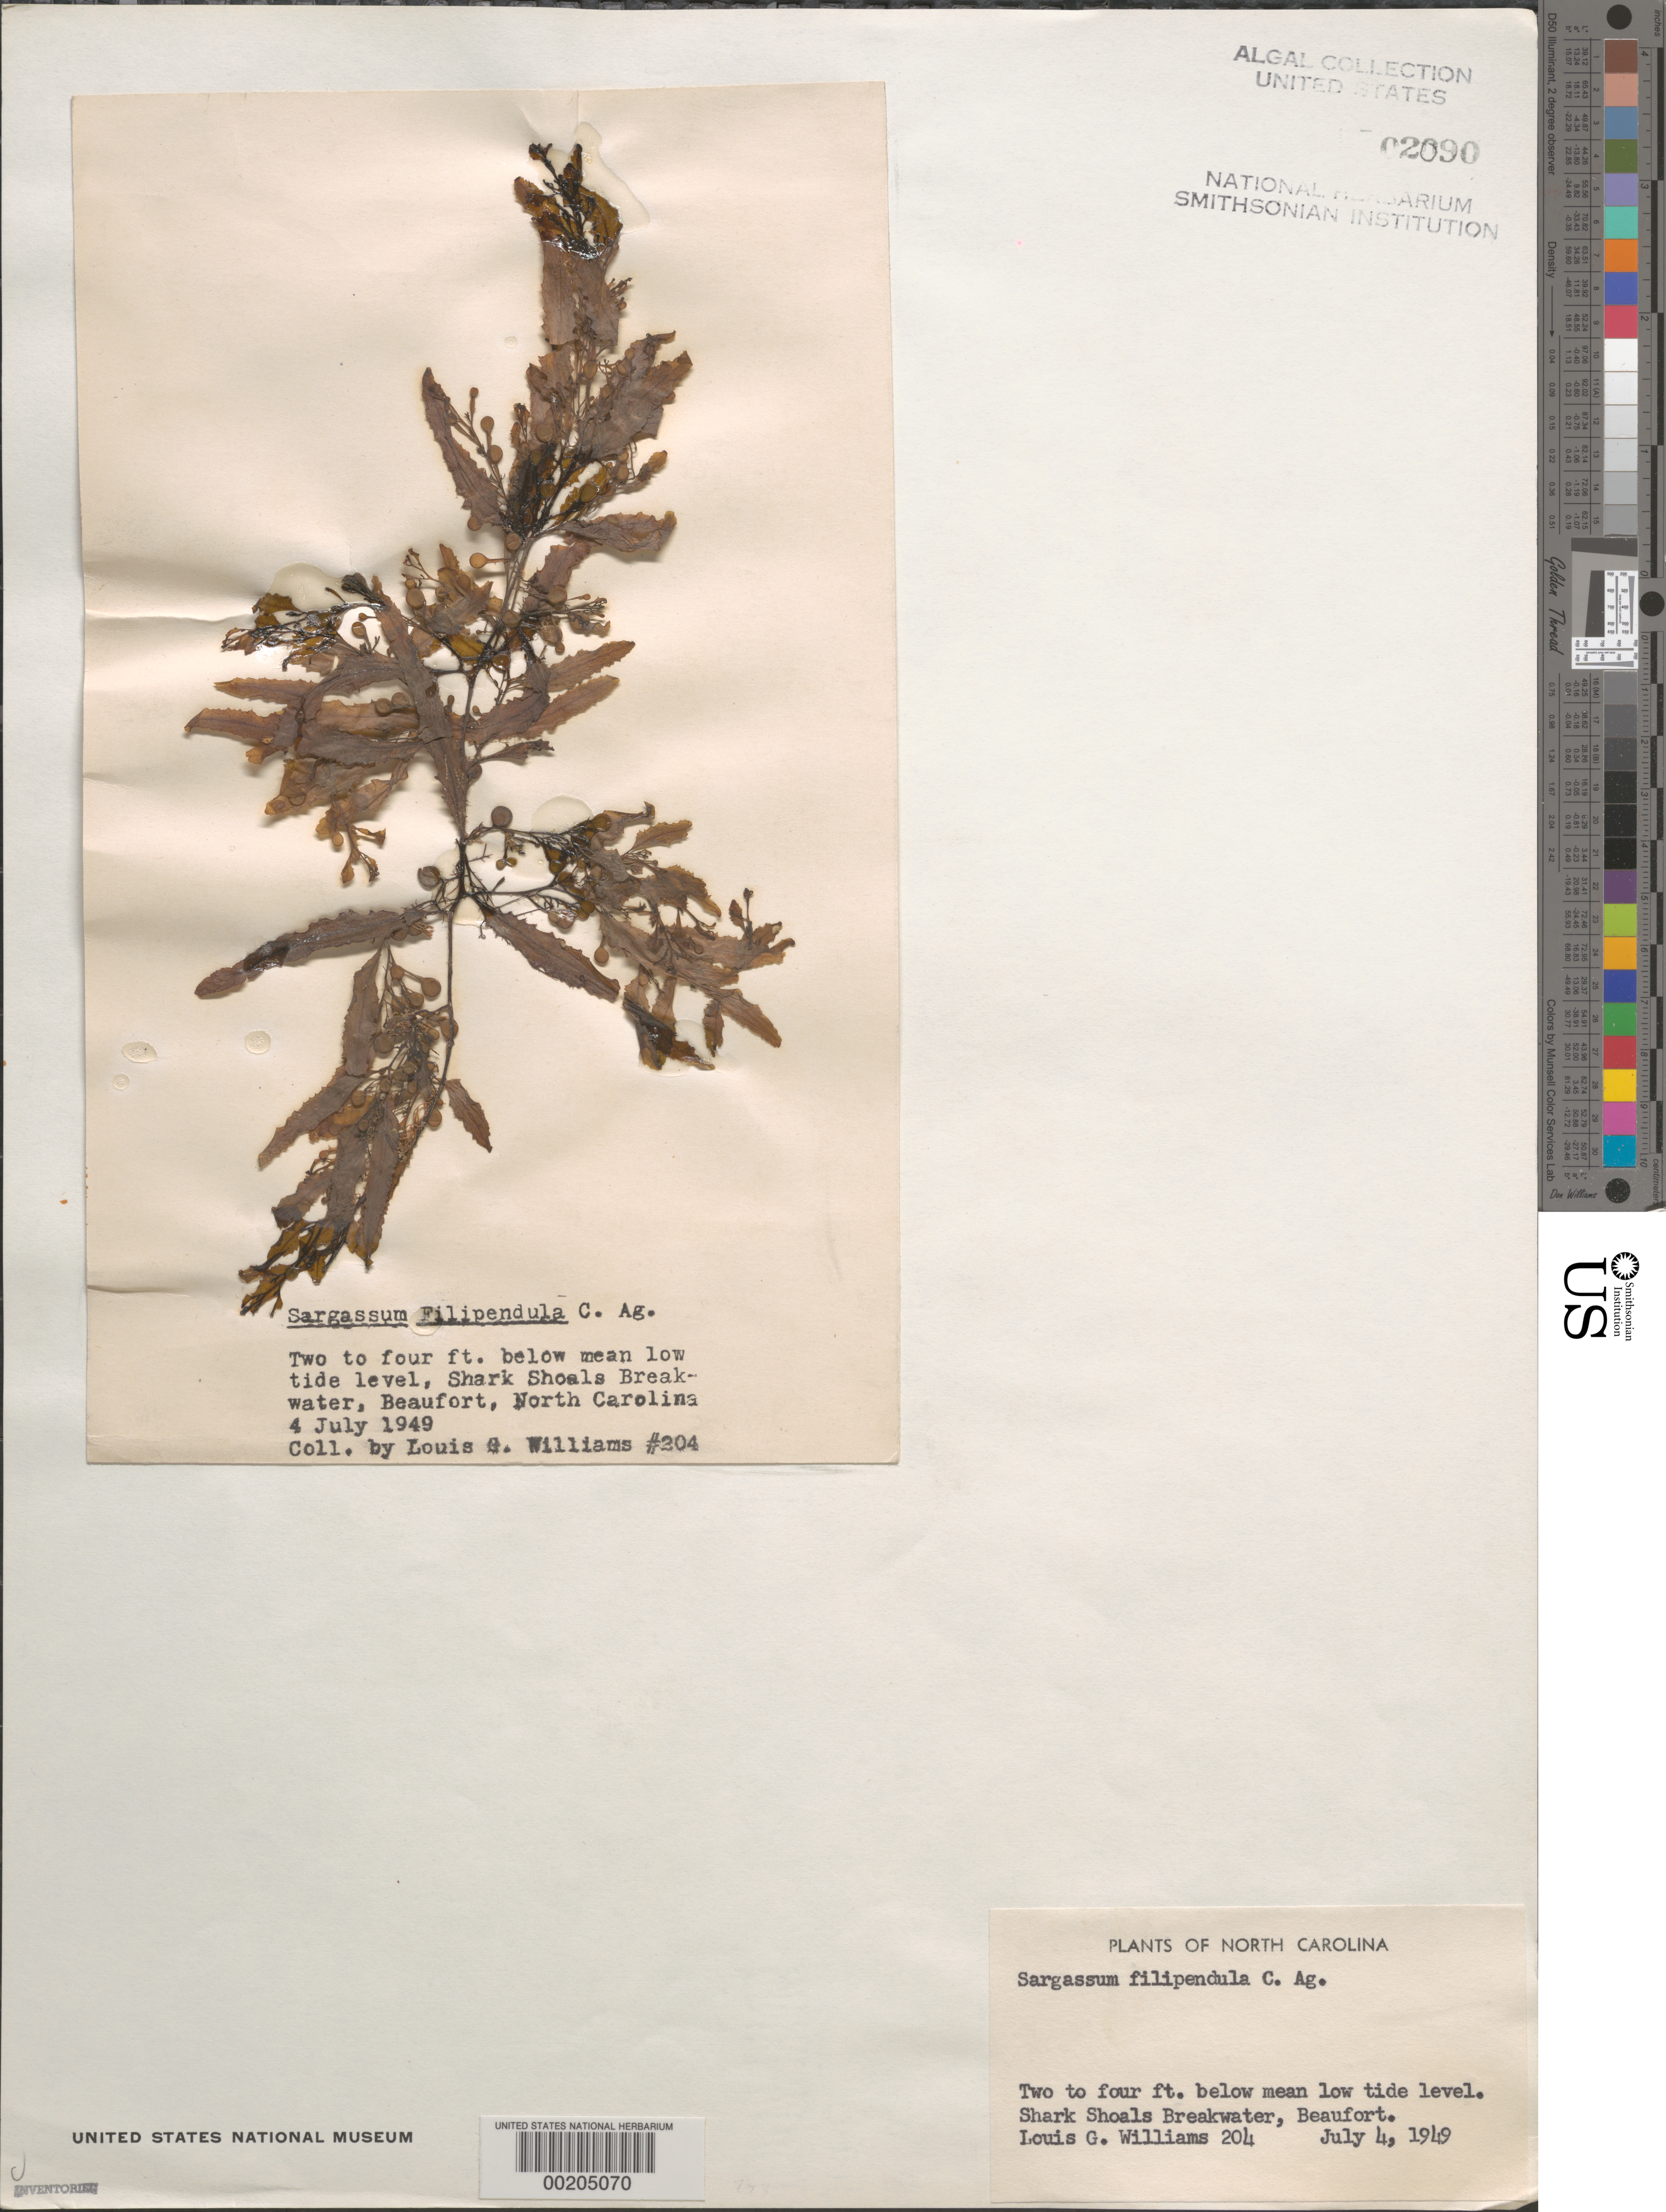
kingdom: Chromista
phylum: Ochrophyta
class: Phaeophyceae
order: Fucales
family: Sargassaceae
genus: Sargassum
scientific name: Sargassum filipendula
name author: C. Agardh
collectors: L. G. Williams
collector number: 204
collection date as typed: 04 Jul 1949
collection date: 1949-07-04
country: United States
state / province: North Carolina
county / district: Carteret County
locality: Beaufort, Shark Shoals breakwater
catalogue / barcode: US 2090